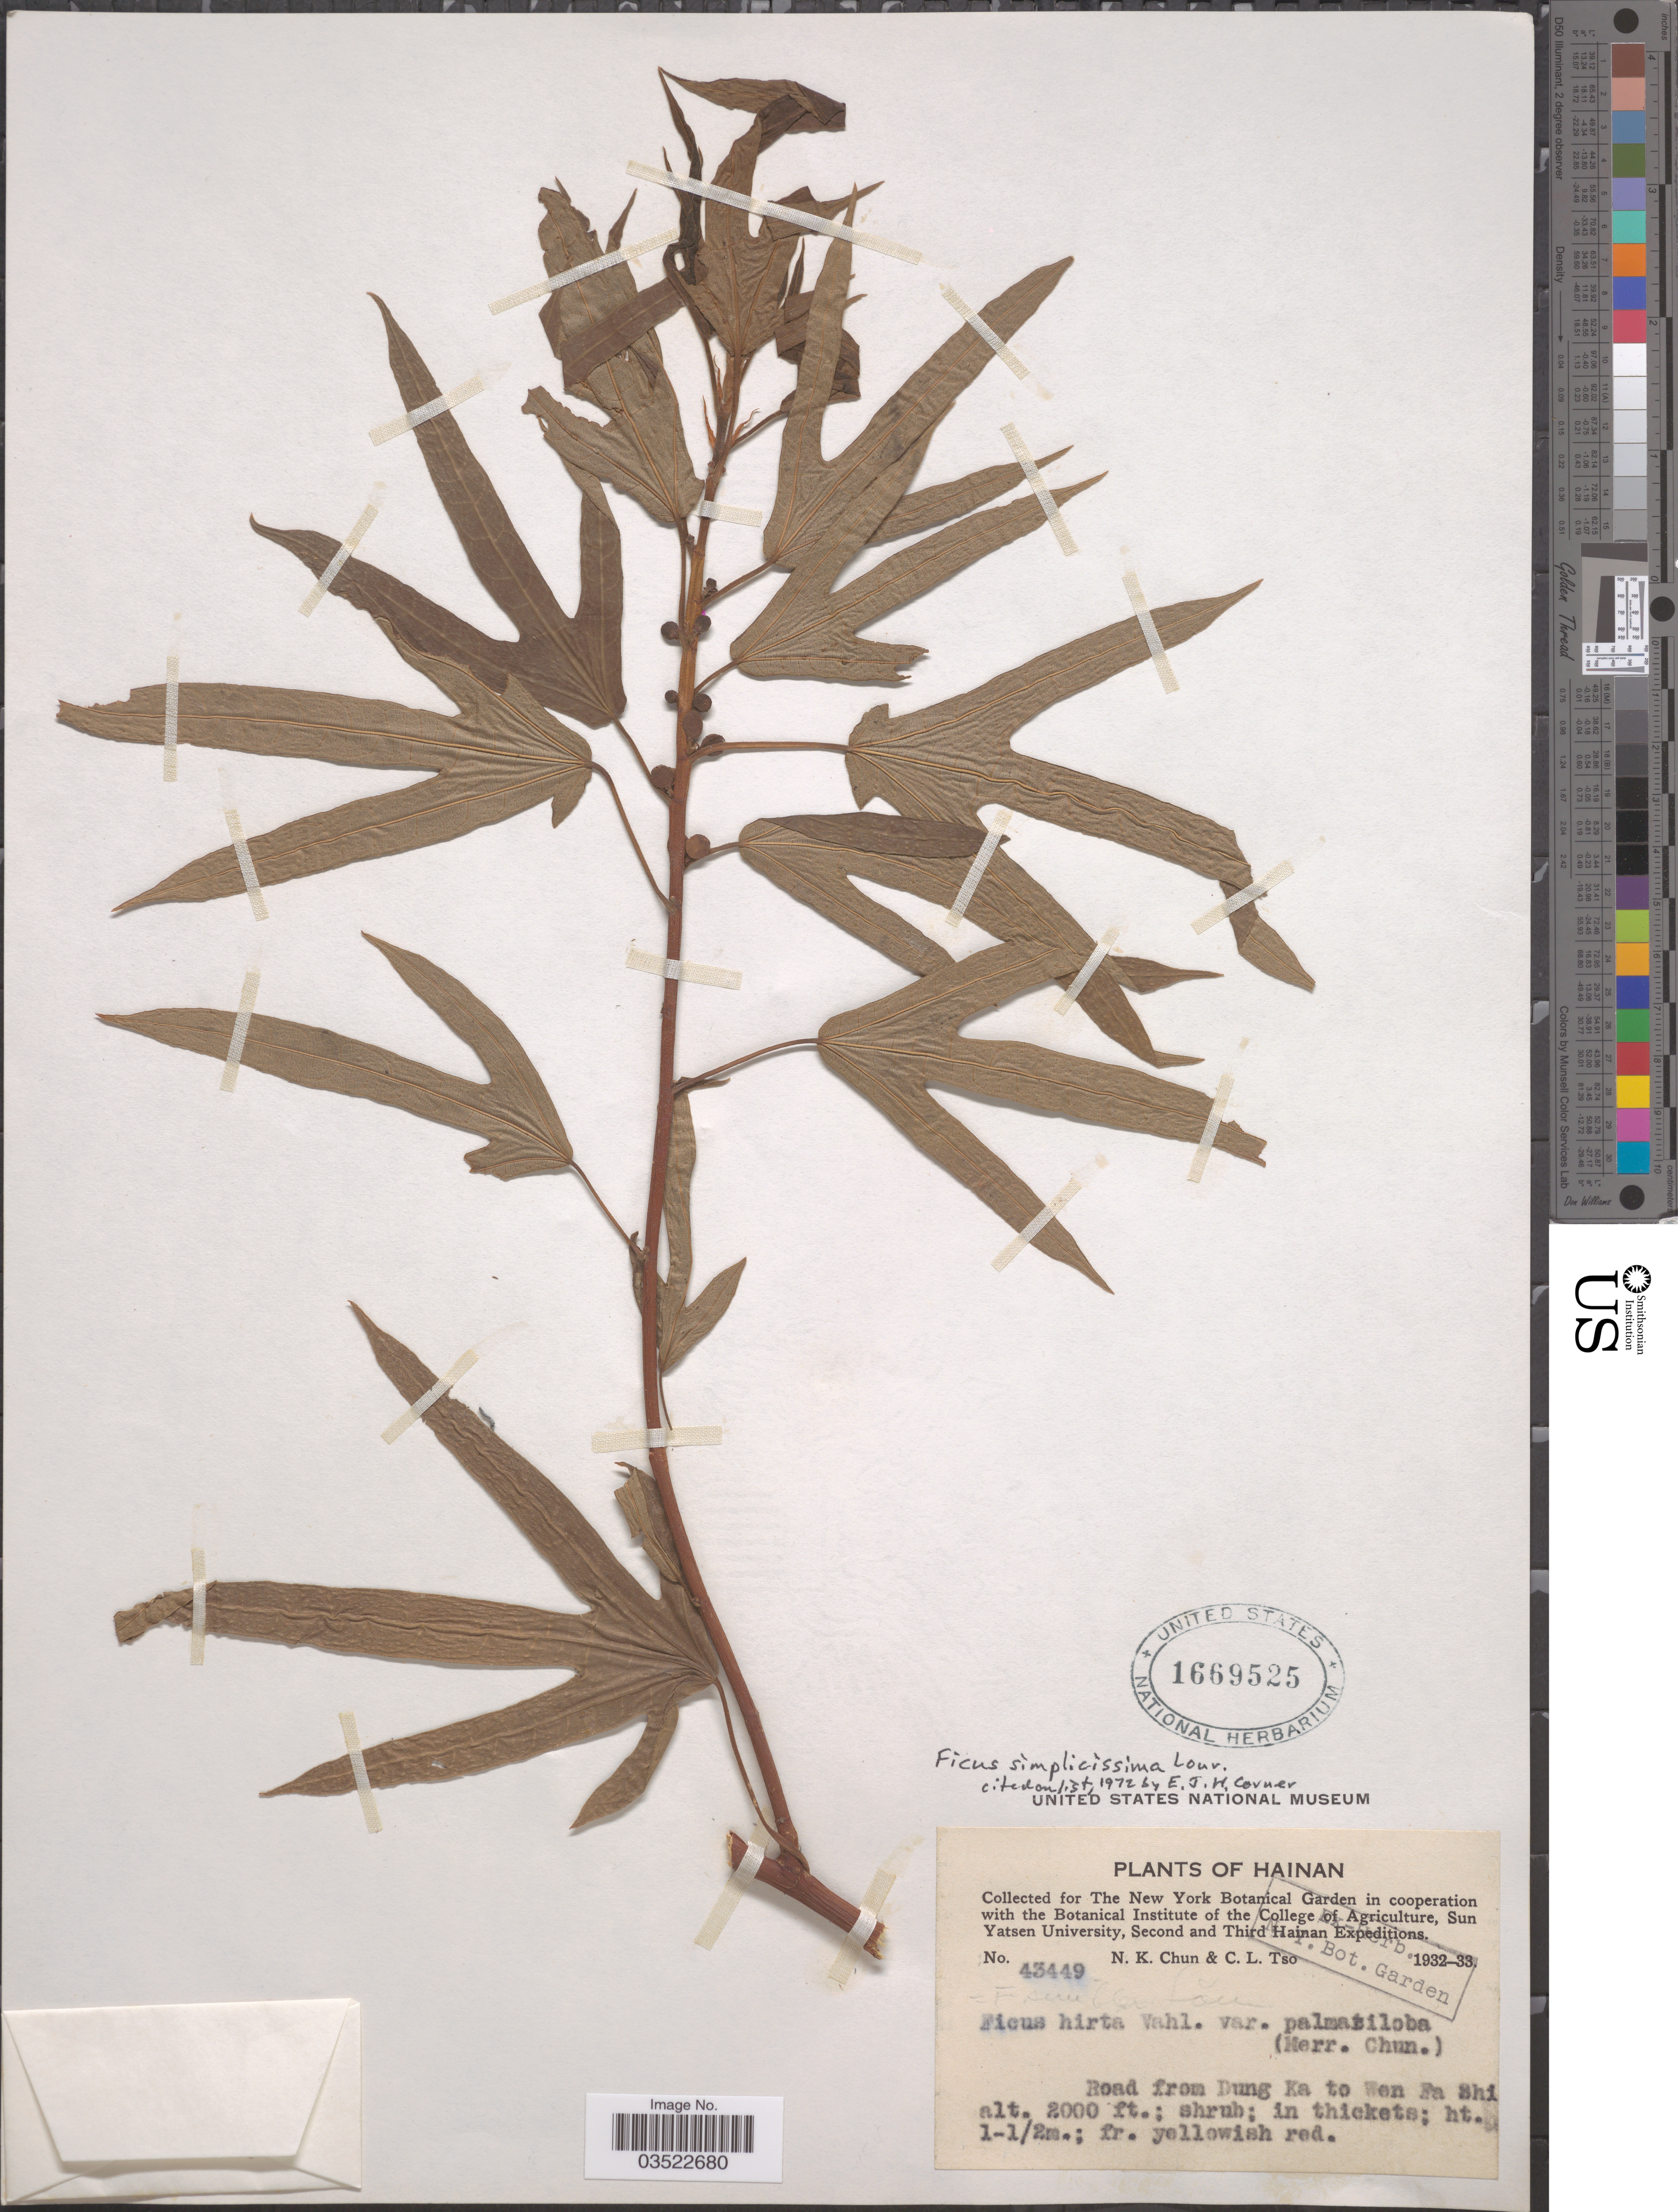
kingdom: Plantae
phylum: Tracheophyta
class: Magnoliopsida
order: Rosales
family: Moraceae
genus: Ficus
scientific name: Ficus simplicissima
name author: Lour.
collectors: N. K. Chun & C. Tso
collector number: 43449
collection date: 1932/1933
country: China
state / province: Hainan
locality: Second and Third Hainan Expeditions. Roud from Dung Ka to Wen Fa Shi.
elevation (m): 610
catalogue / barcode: US 1669525